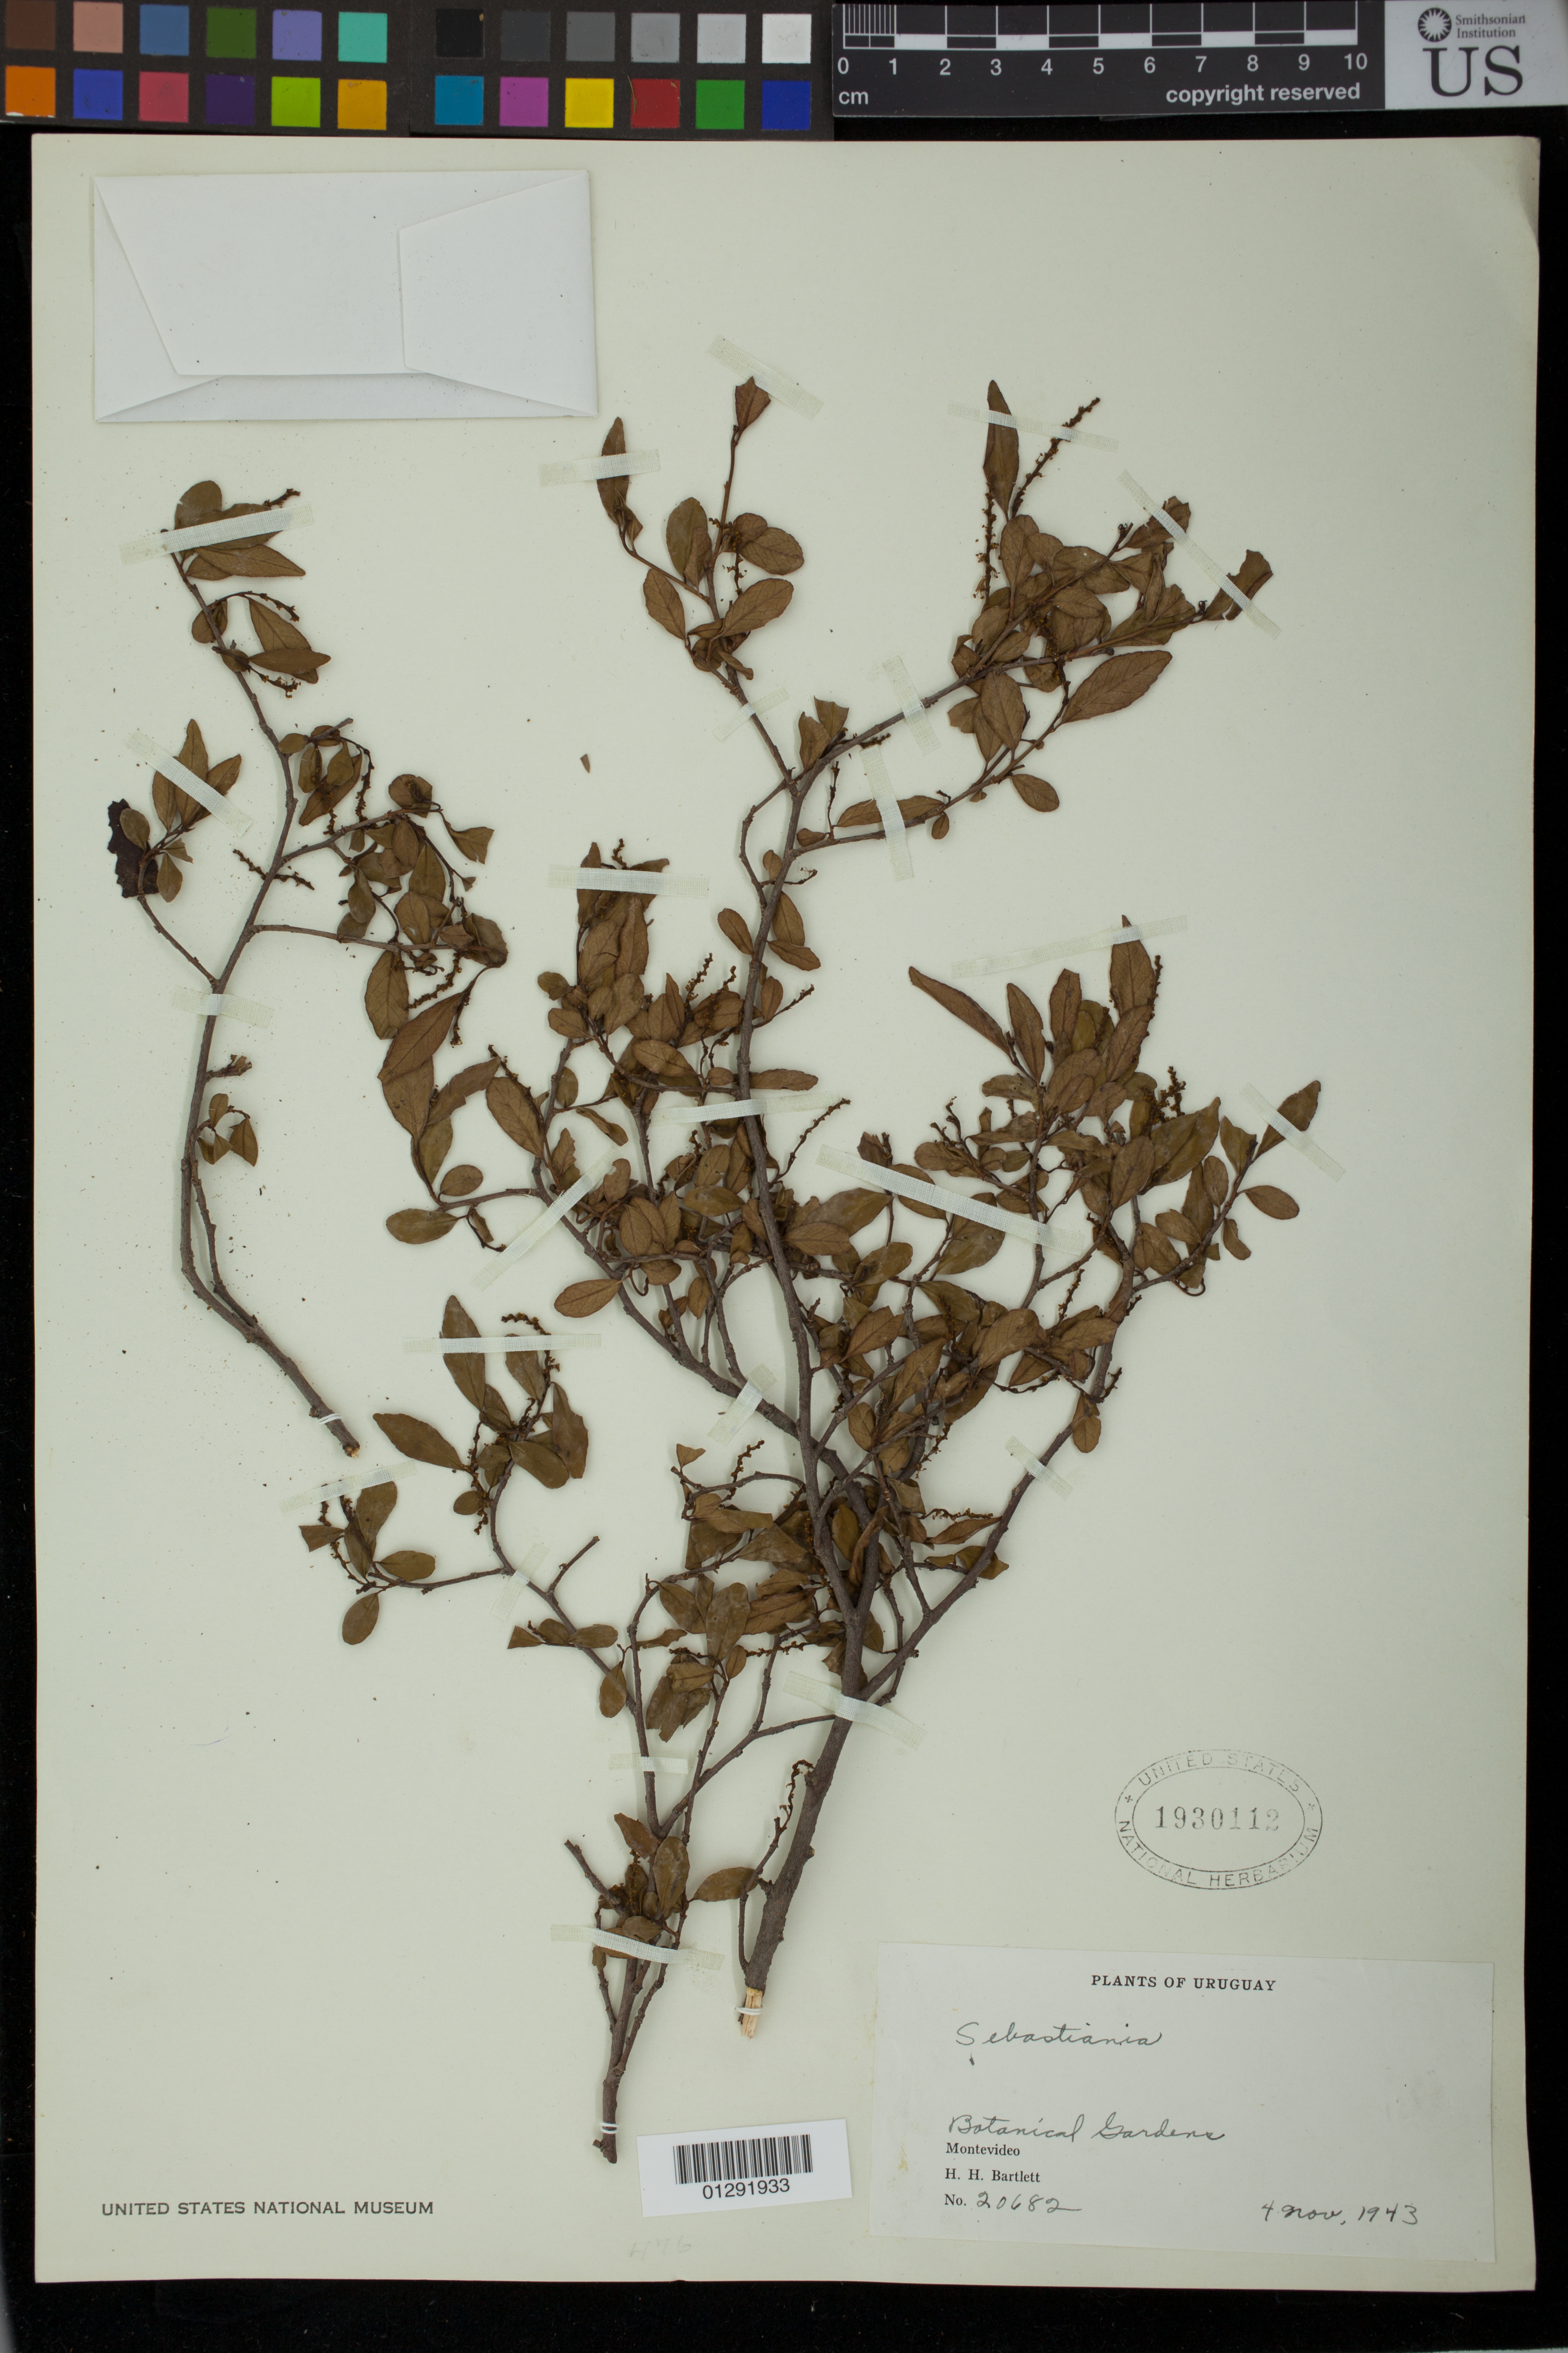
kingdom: Plantae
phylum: Tracheophyta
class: Magnoliopsida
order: Malpighiales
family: Euphorbiaceae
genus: Sebastiania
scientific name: Sebastiania sp.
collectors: H. H. Bartlett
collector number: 20682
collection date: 1943-11-04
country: Uruguay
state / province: Montevideo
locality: Botanical Gardens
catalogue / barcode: US 1930112